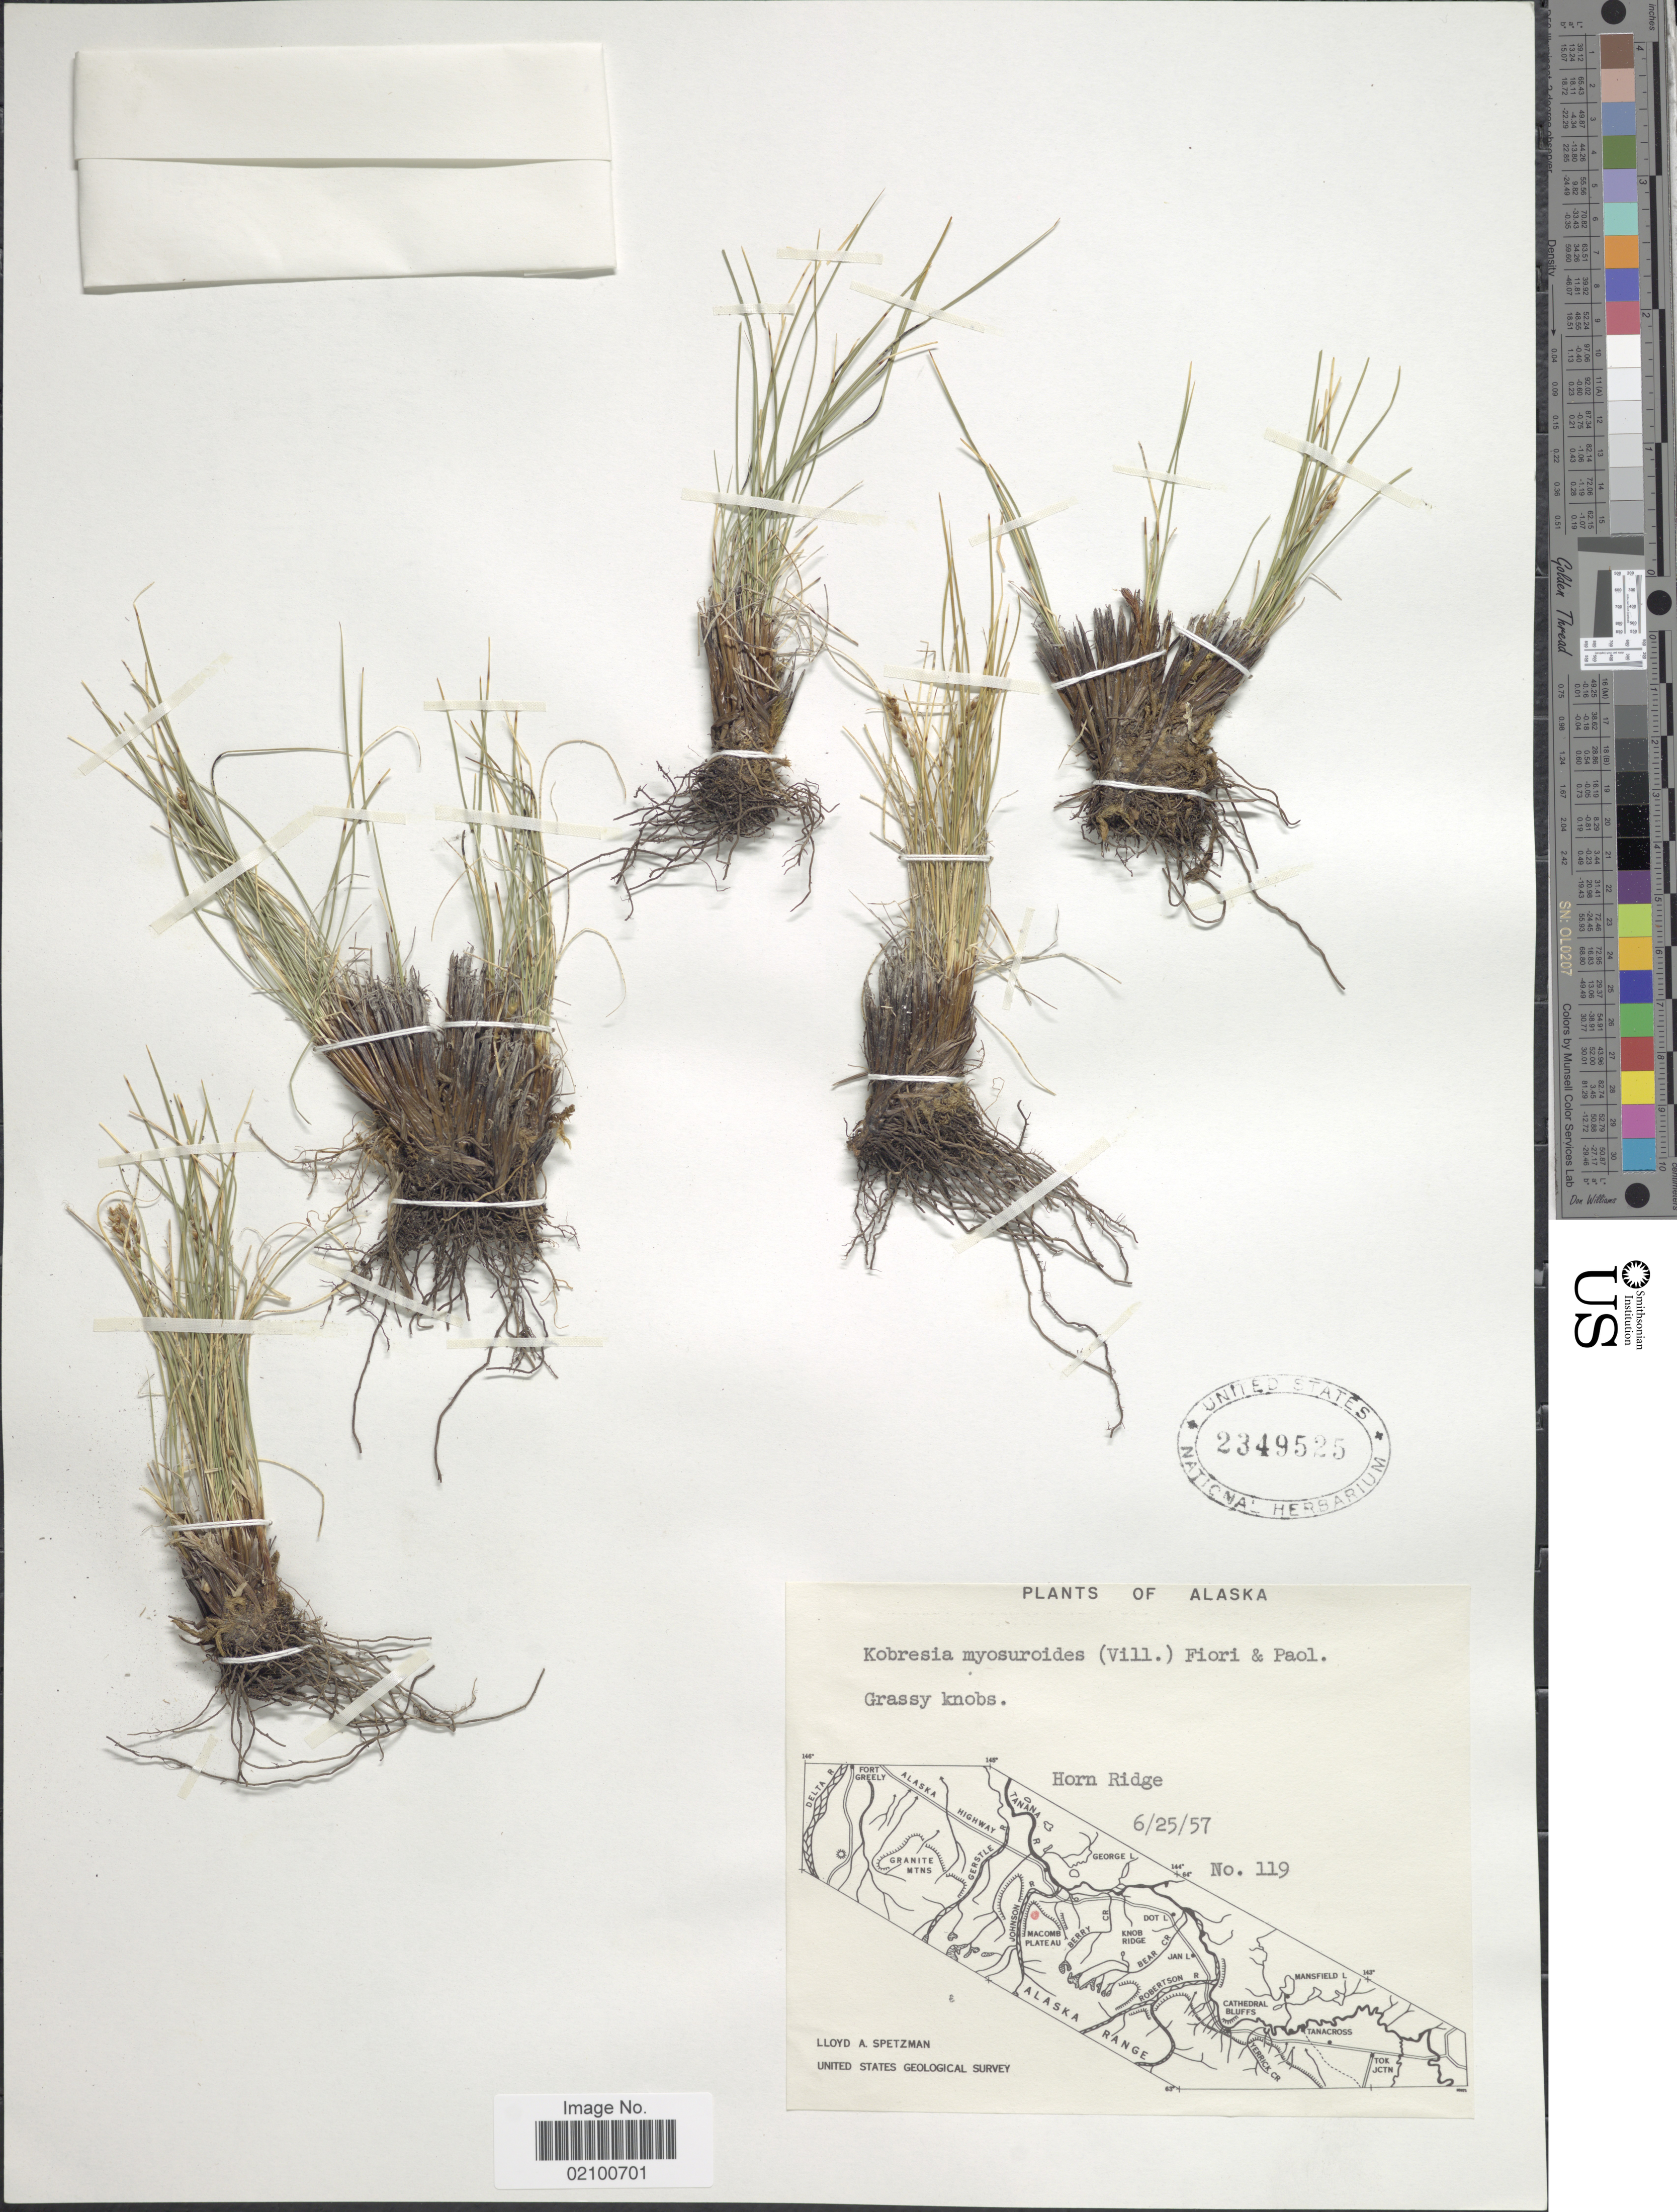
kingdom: Plantae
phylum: Tracheophyta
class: Liliopsida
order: Poales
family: Cyperaceae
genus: Carex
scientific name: Carex myosuroides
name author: Vill.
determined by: Strong, M. T., (US), Smithsonian Institution - National Museum of Natural History (UNITED STATES)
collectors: L. Spetzman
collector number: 119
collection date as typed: Transcribed d/m/y: 25/6/57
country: United States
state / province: Alaska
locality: Horn Ridge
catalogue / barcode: US 2349525